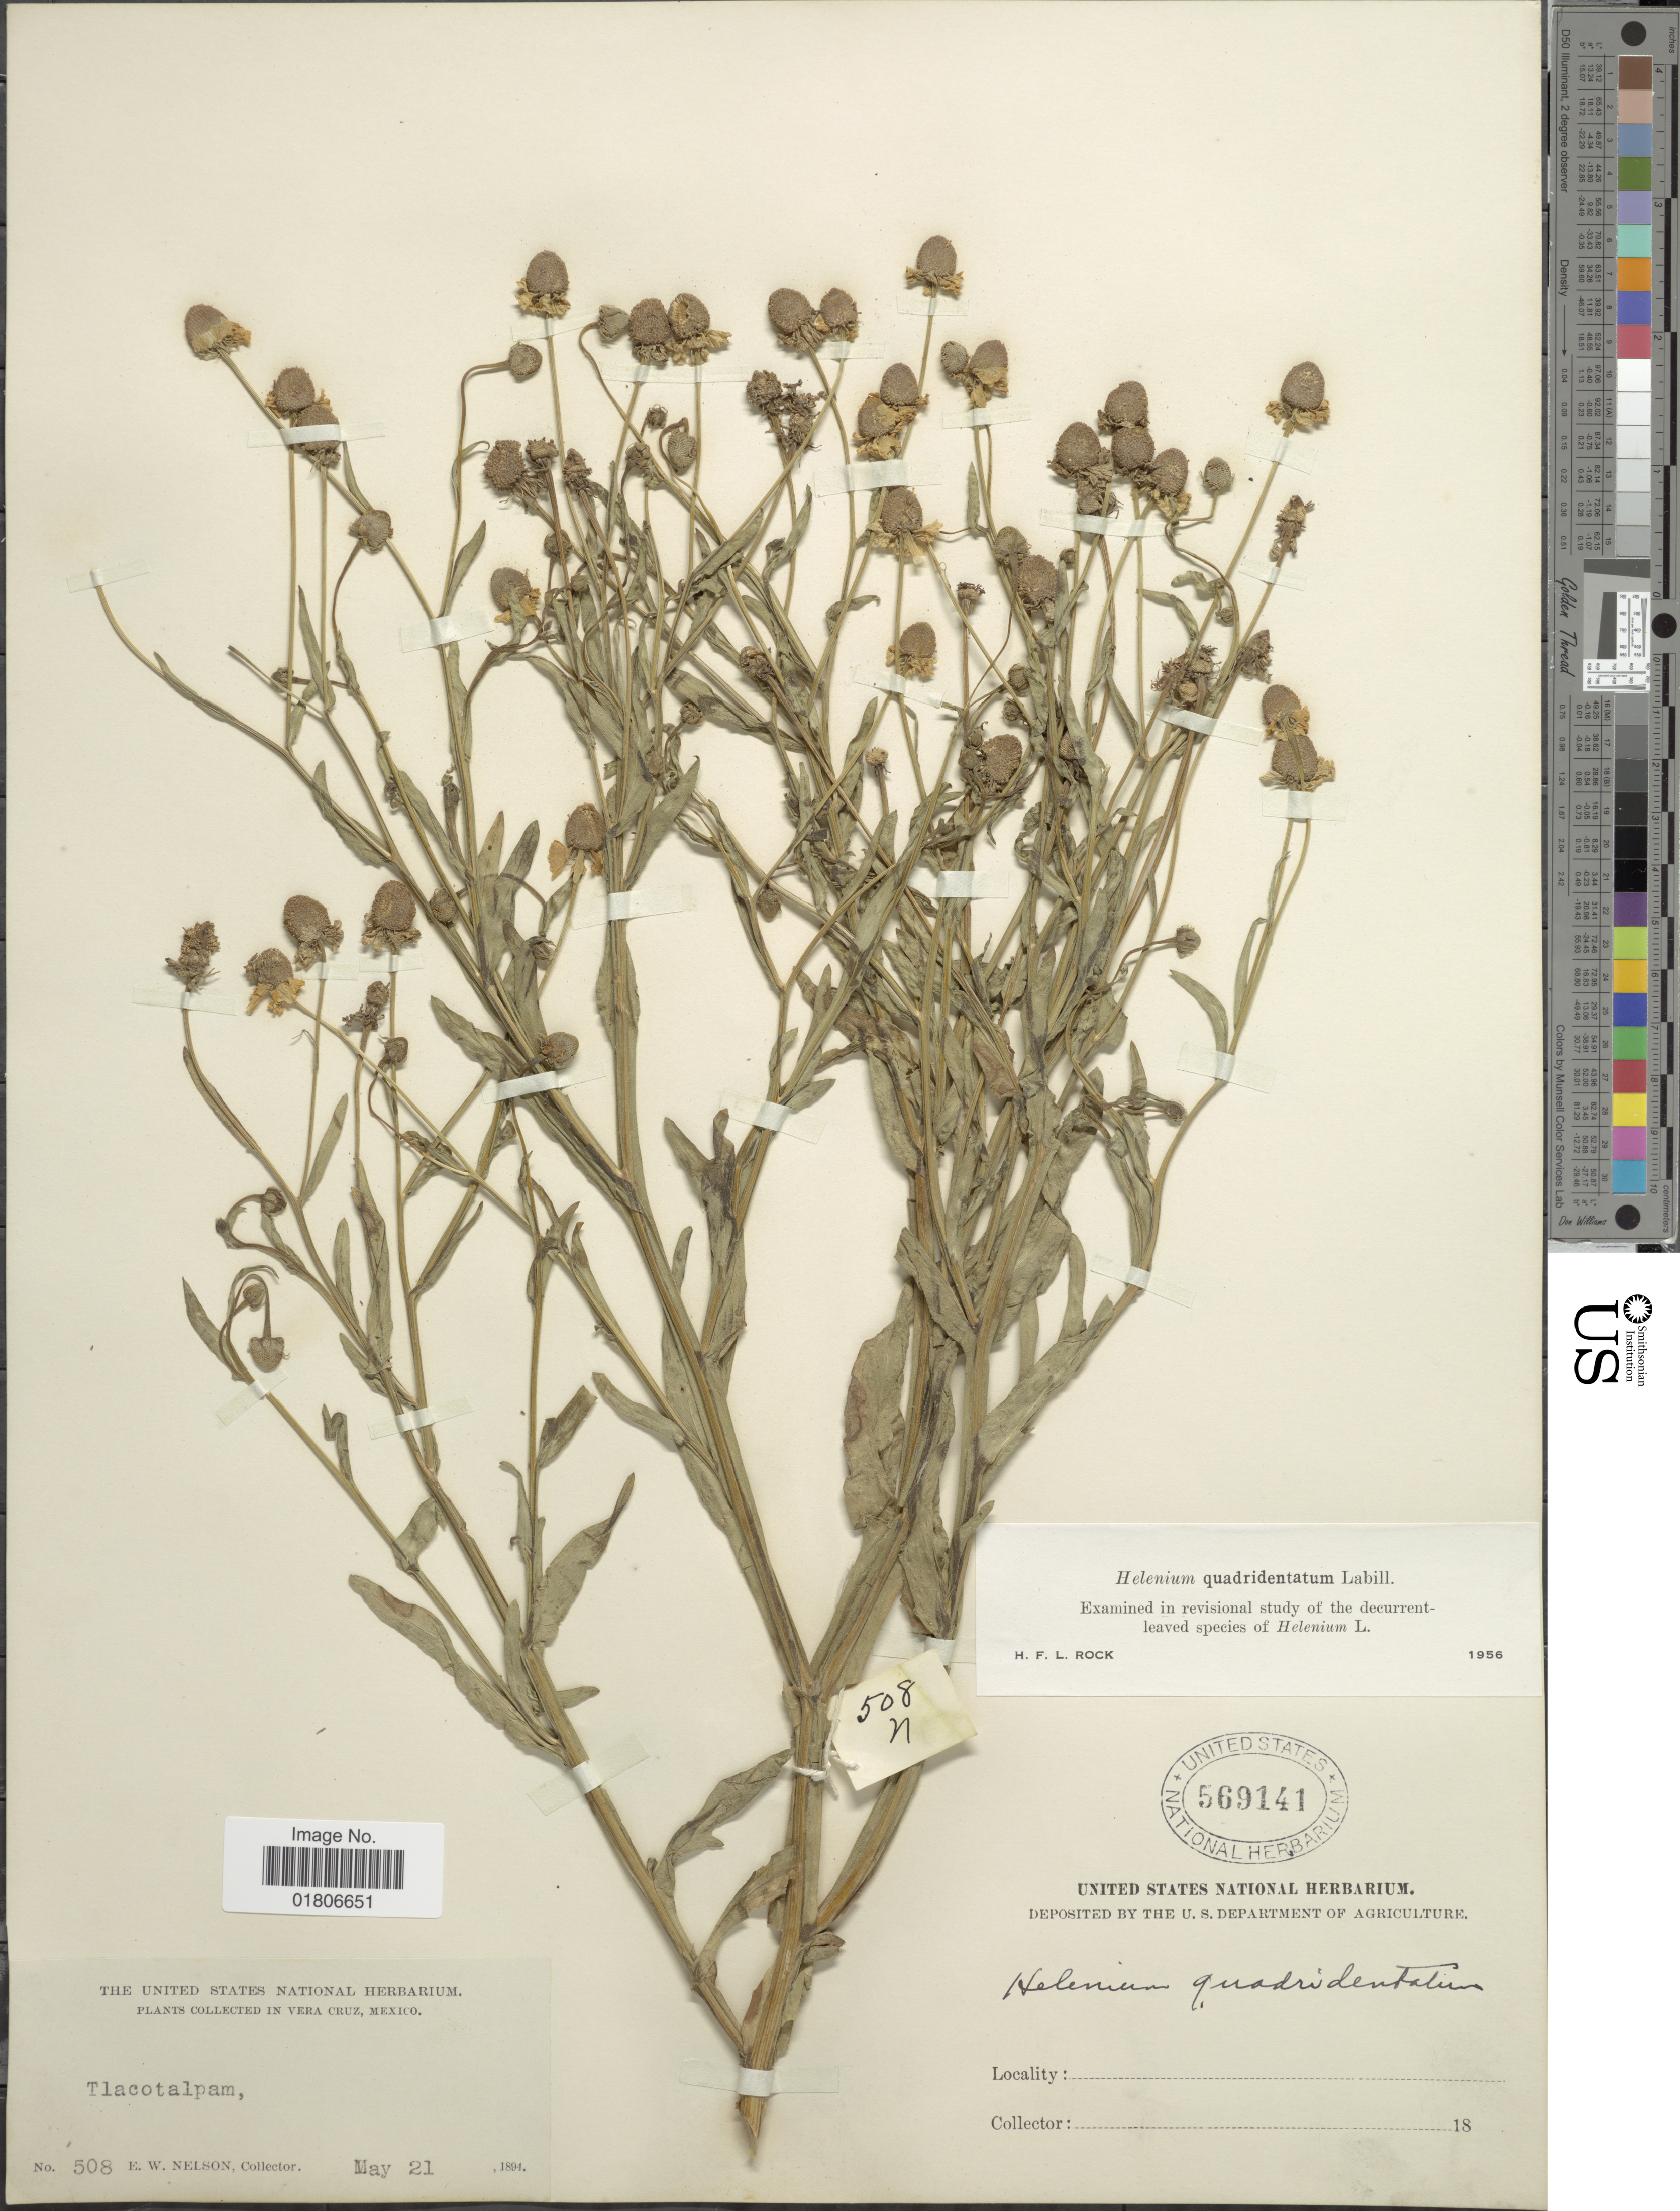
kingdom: Plantae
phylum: Tracheophyta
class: Magnoliopsida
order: Asterales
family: Asteraceae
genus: Helenium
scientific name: Helenium quadridentatum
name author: Labill.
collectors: E. W. Nelson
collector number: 508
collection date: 1894-05-21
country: Mexico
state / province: Veracruz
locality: Vera Cruz. Tlacotalpam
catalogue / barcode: US 569141